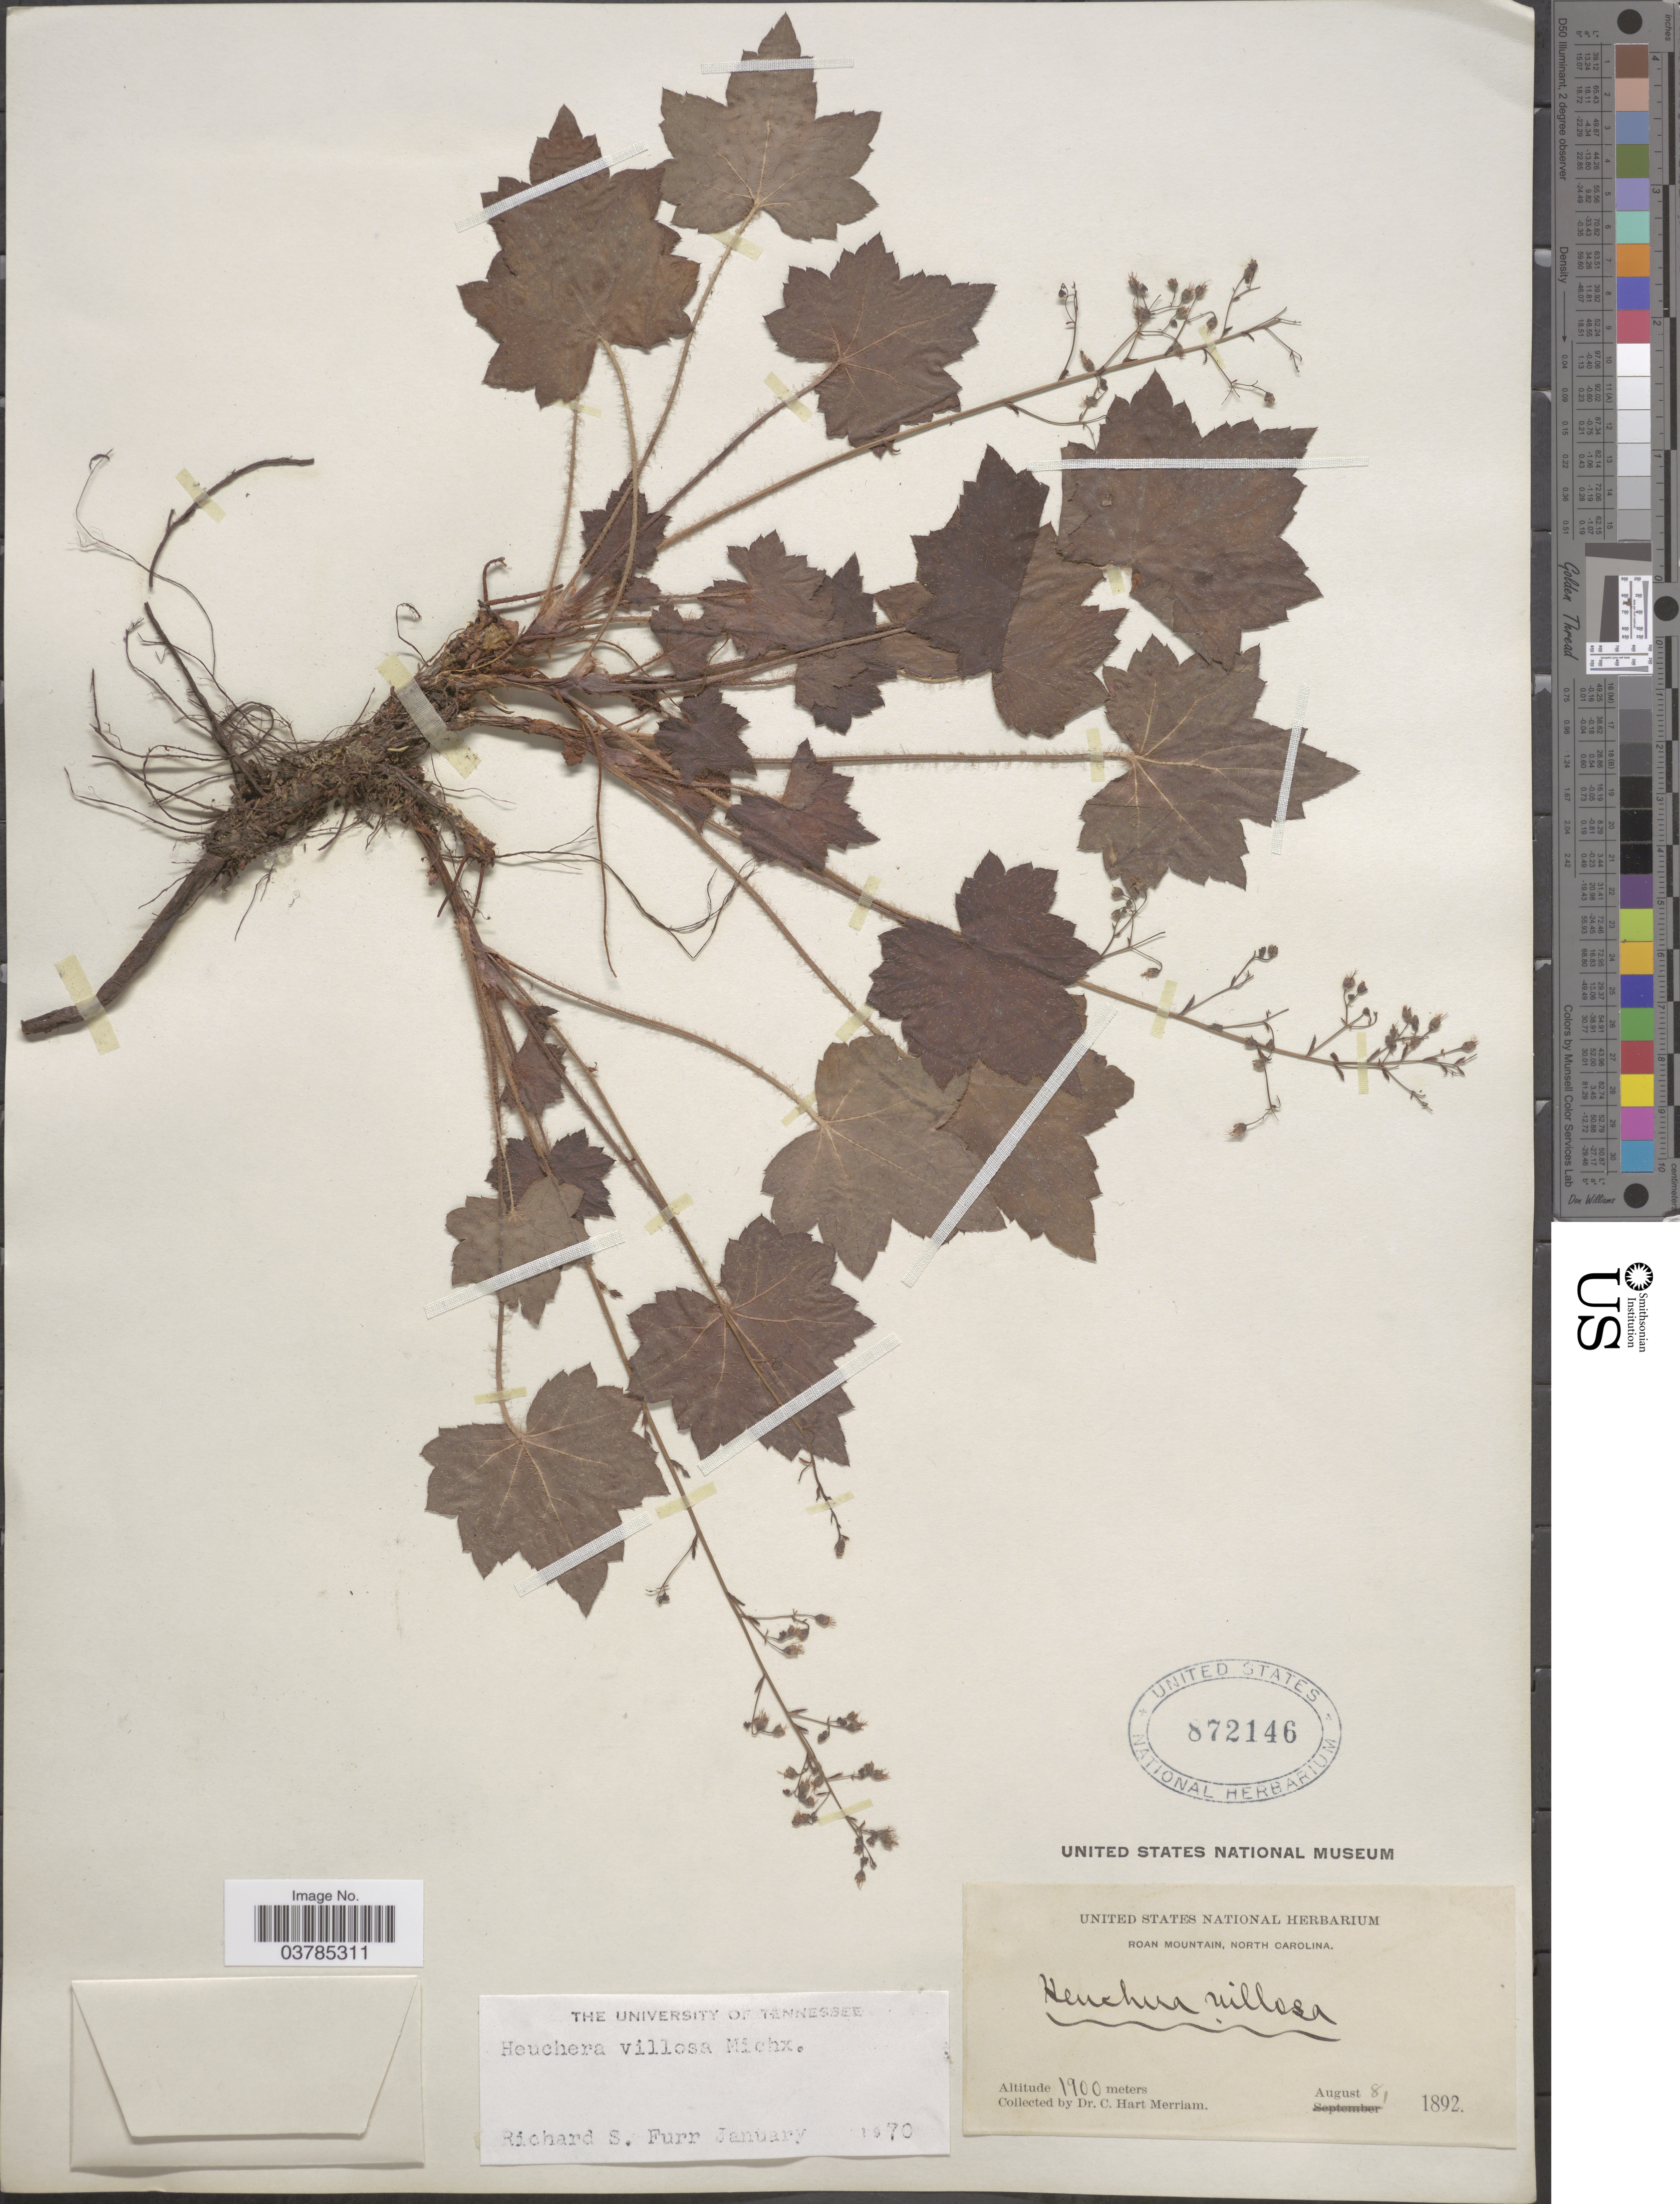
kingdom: Plantae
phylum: Tracheophyta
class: Magnoliopsida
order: Saxifragales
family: Saxifragaceae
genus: Heuchera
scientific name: Heuchera villosa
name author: Michx.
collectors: C. Merriam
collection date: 1892-08-08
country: United States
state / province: North Carolina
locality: Roan Mountain.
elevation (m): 1900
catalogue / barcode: US 872146